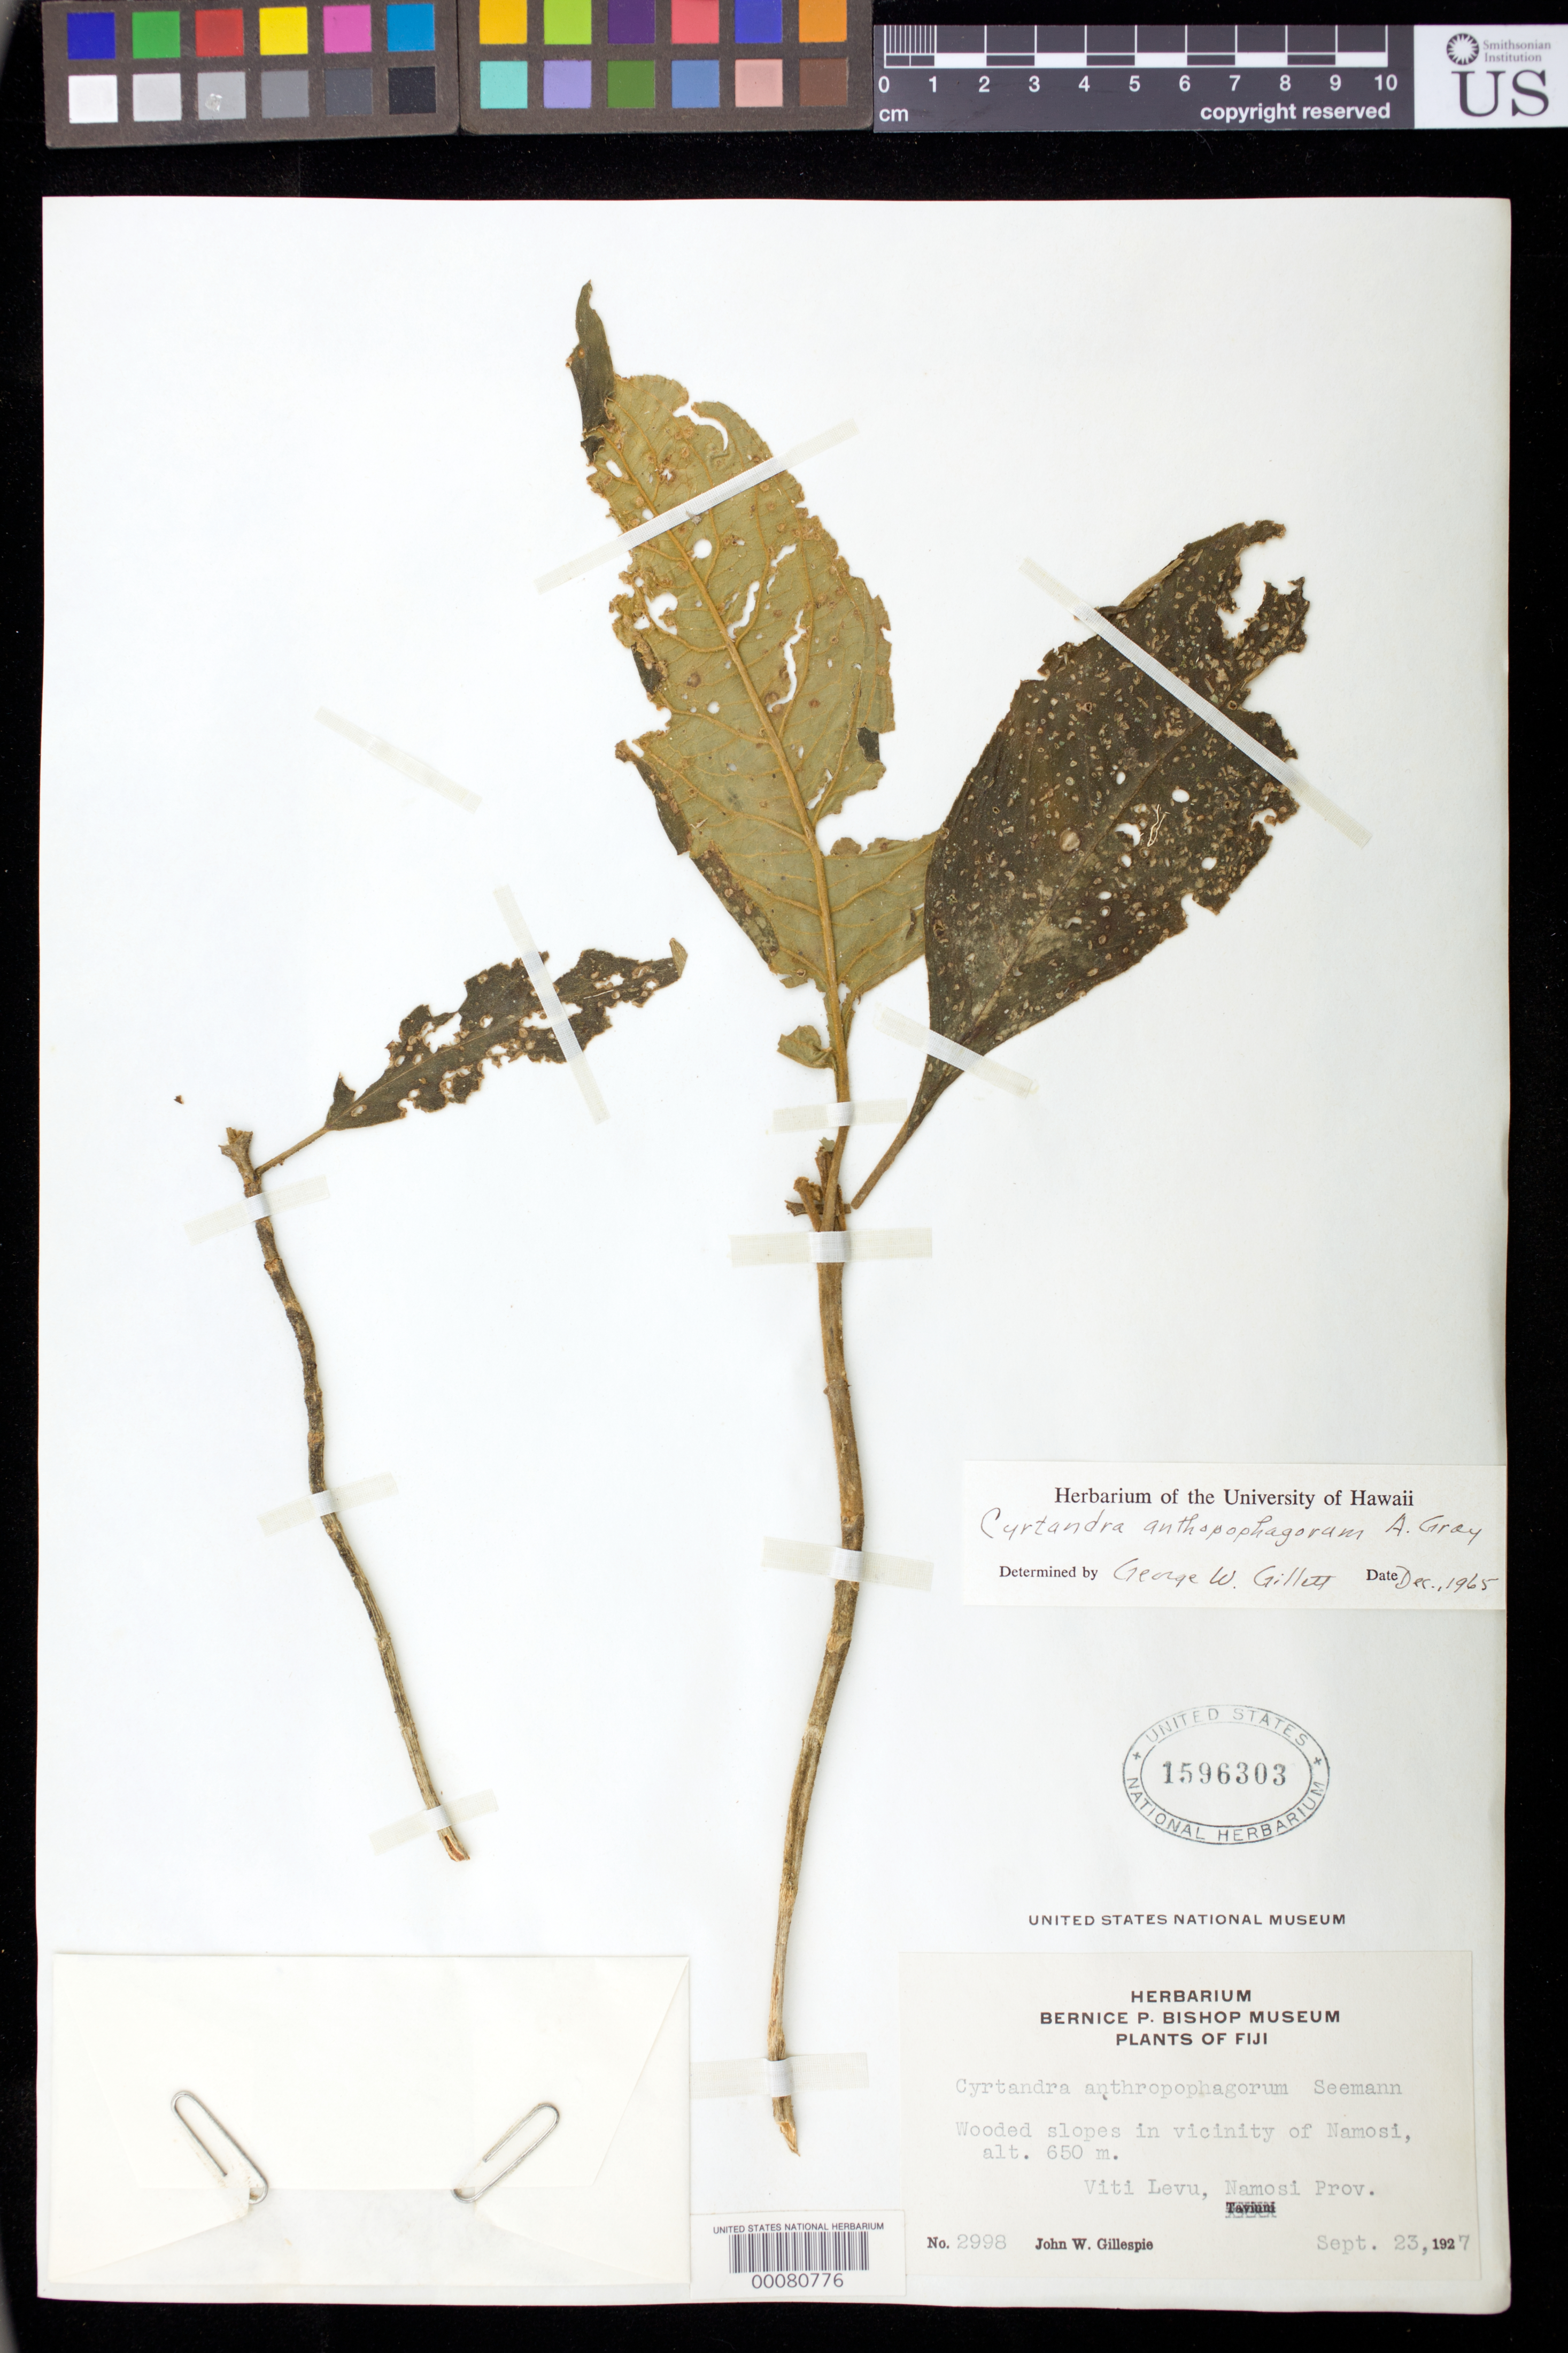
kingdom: Plantae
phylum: Tracheophyta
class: Magnoliopsida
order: Lamiales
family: Gesneriaceae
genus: Cyrtandra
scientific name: Cyrtandra anthropophagorum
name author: Seem. ex A. Gray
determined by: Gillett, G. W.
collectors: J. W. Gillespie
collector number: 2998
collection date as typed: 23 Sep 1927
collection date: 1927-09-23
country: Fiji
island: Viti Levu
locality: Namosi prov, in vicinity of namosi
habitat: Wooded slopes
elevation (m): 650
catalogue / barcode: US 1596303